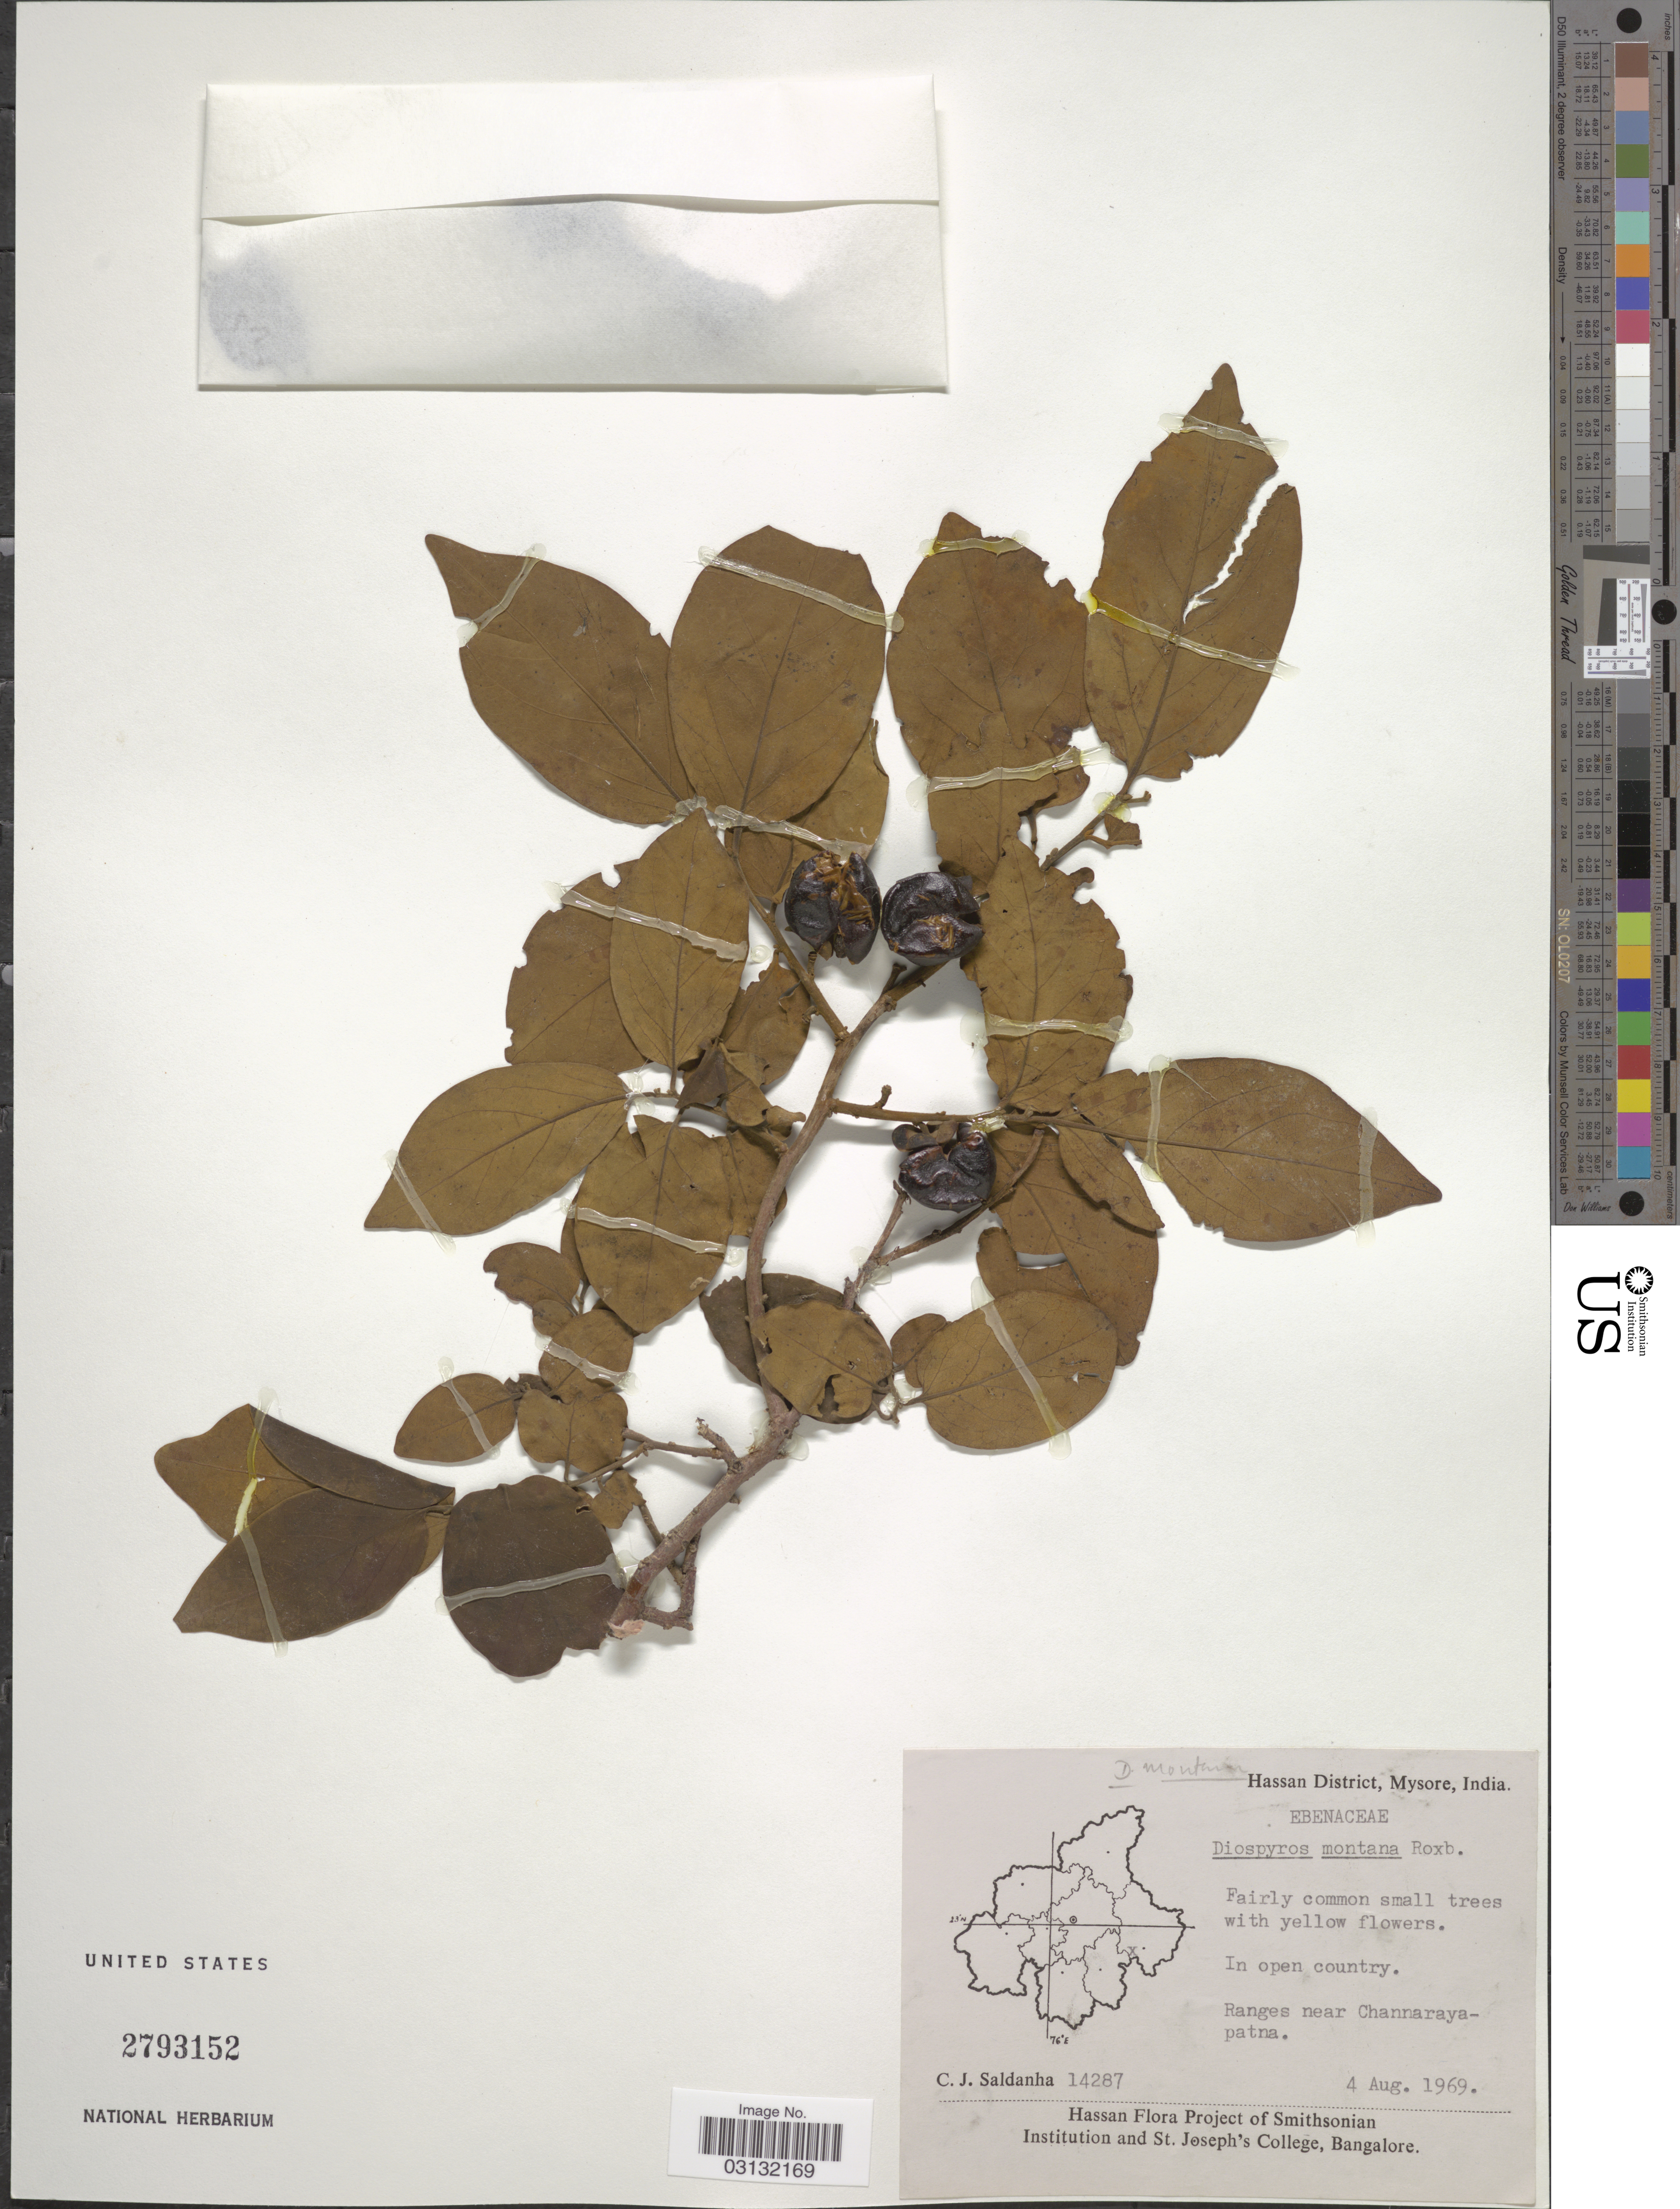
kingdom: Plantae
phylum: Tracheophyta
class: Magnoliopsida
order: Ericales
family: Ebenaceae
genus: Diospyros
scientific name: Diospyros montana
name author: Roxb.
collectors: C. J. Saldanha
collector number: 14287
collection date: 1969-08-04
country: India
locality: Hassan District, Mysore, India, Ranges near Channarayapatna.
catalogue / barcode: US 2793152